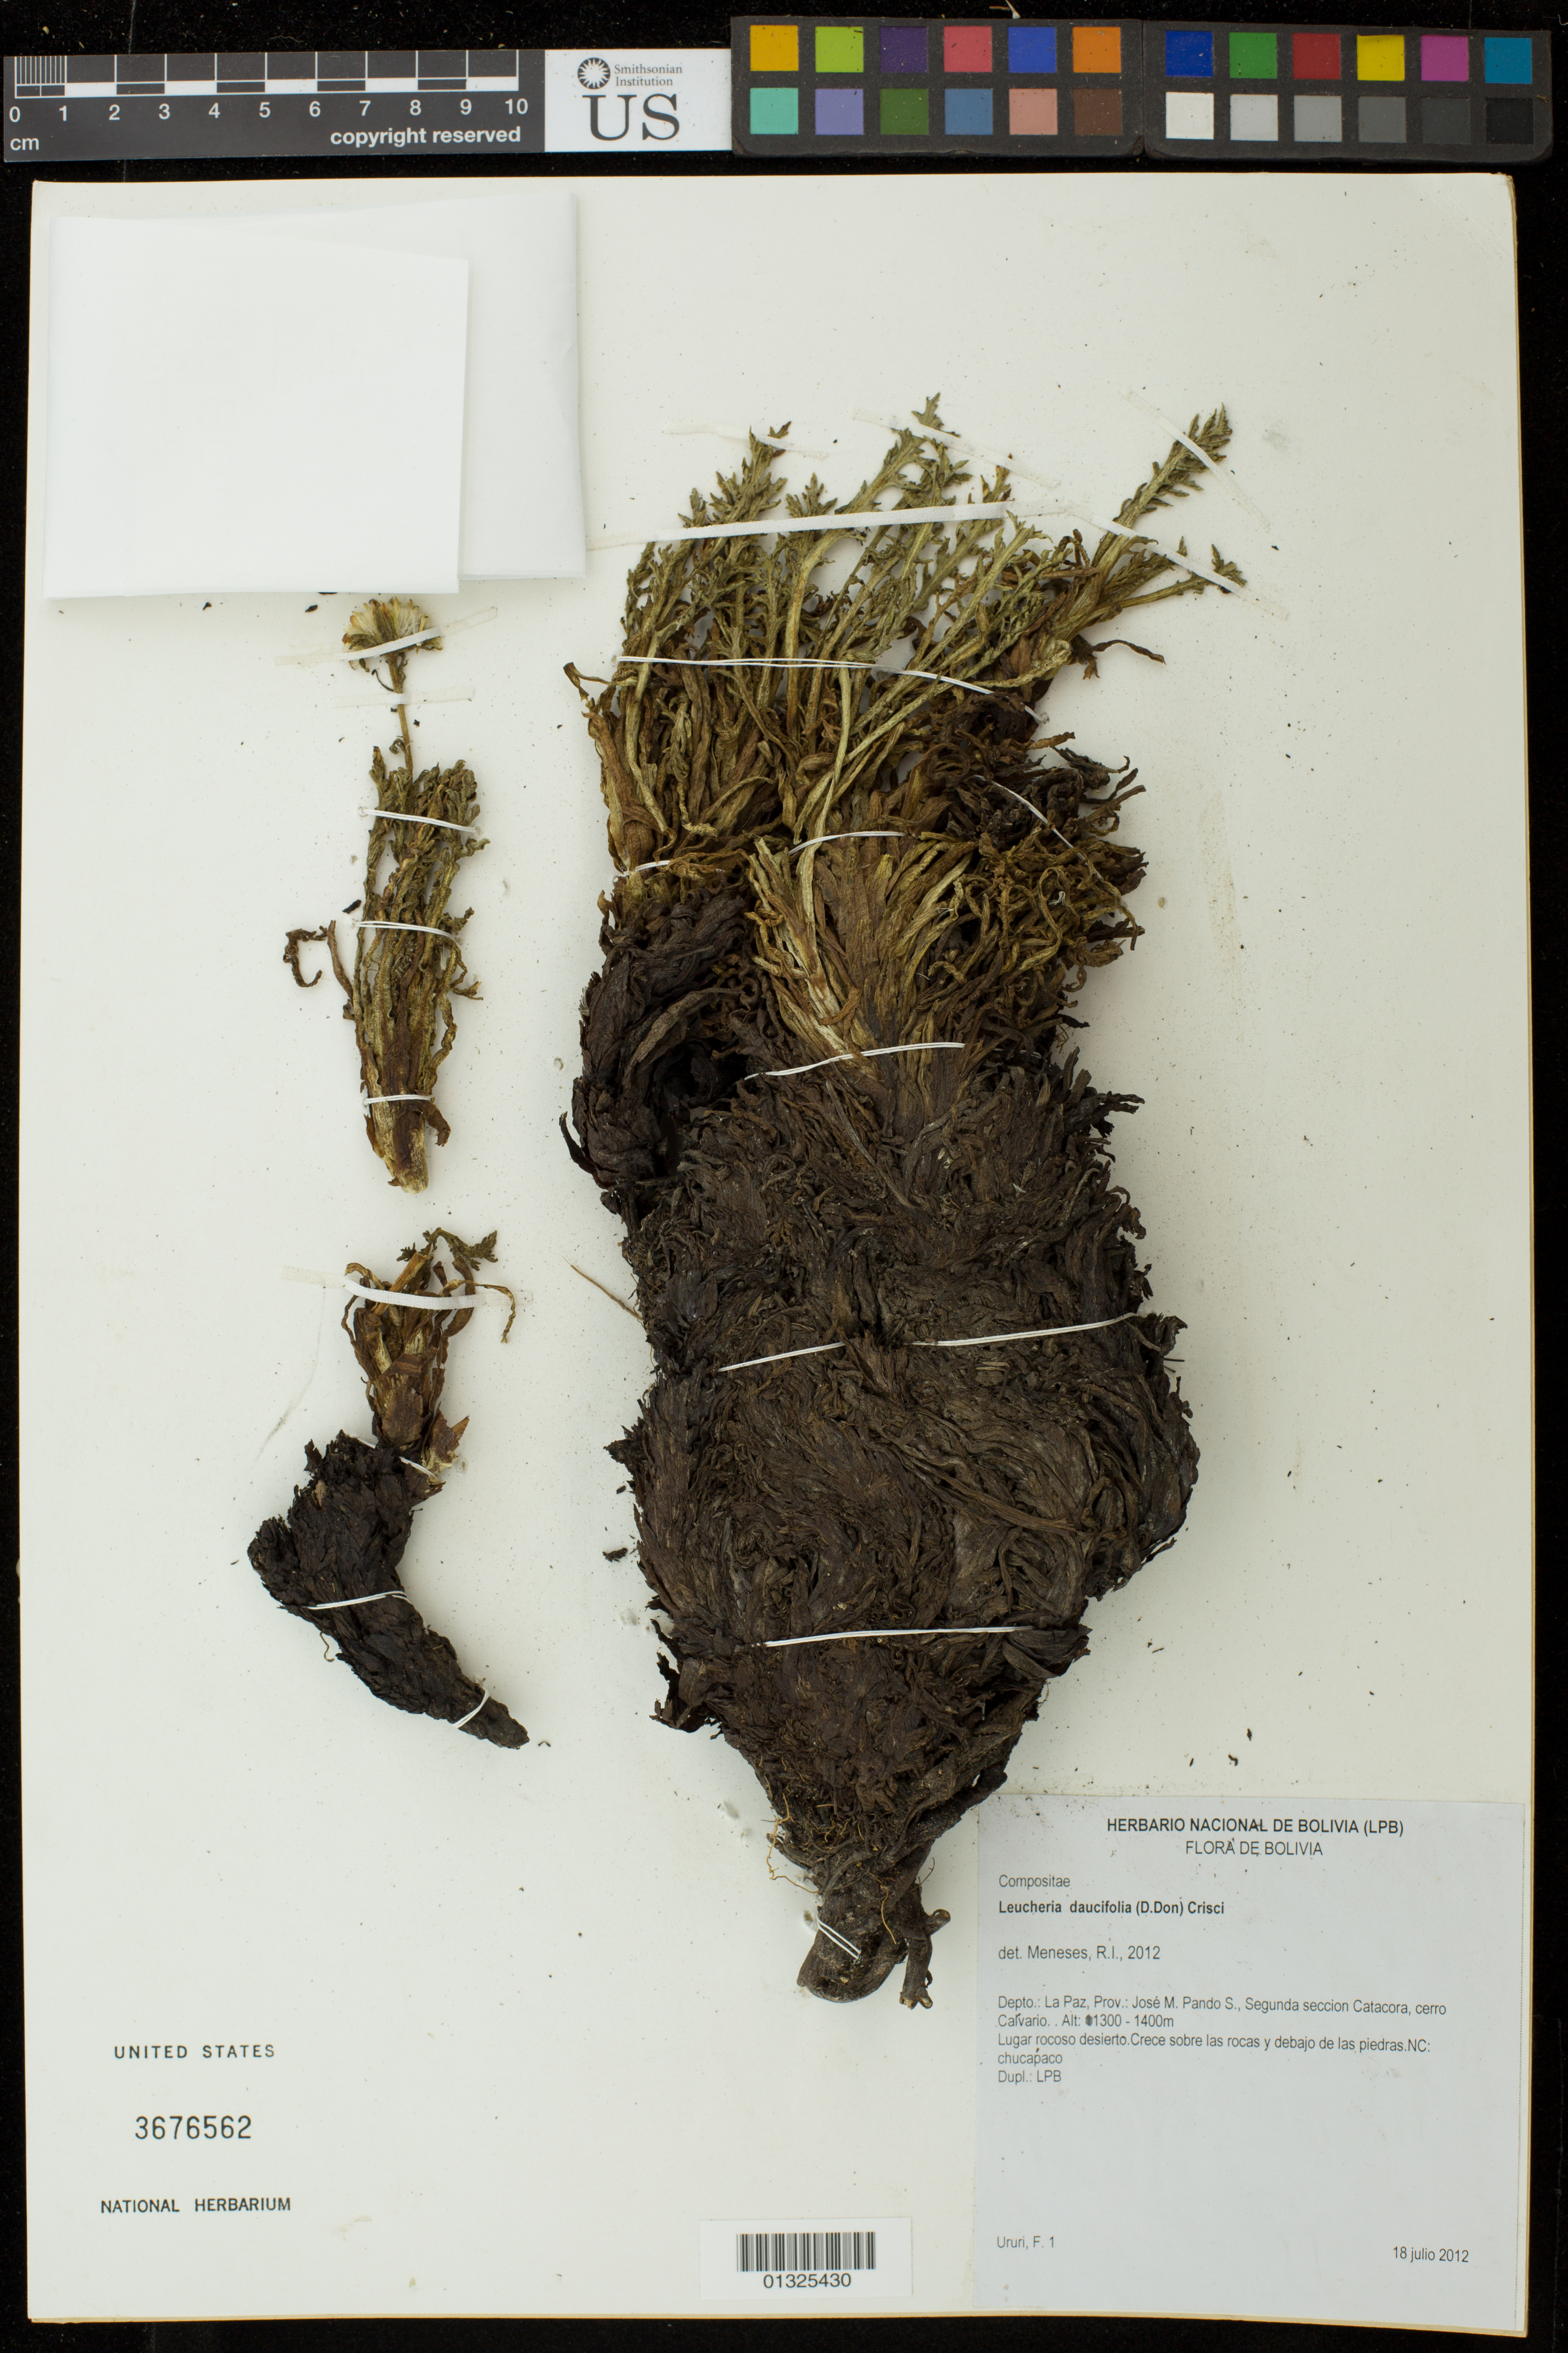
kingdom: Plantae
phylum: Tracheophyta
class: Magnoliopsida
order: Asterales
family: Asteraceae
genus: Leucheria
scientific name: Leucheria daucifolia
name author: Crisci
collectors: F. Ururi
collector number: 1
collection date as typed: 18 July 2012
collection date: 2012-07-18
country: Bolivia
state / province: La Paz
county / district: Jose M. Pando S.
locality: Segunda seccion Catacora, cerro Calvario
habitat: Crece sobre las rocas y debajo de las peidras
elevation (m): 1300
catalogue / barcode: US 3676562